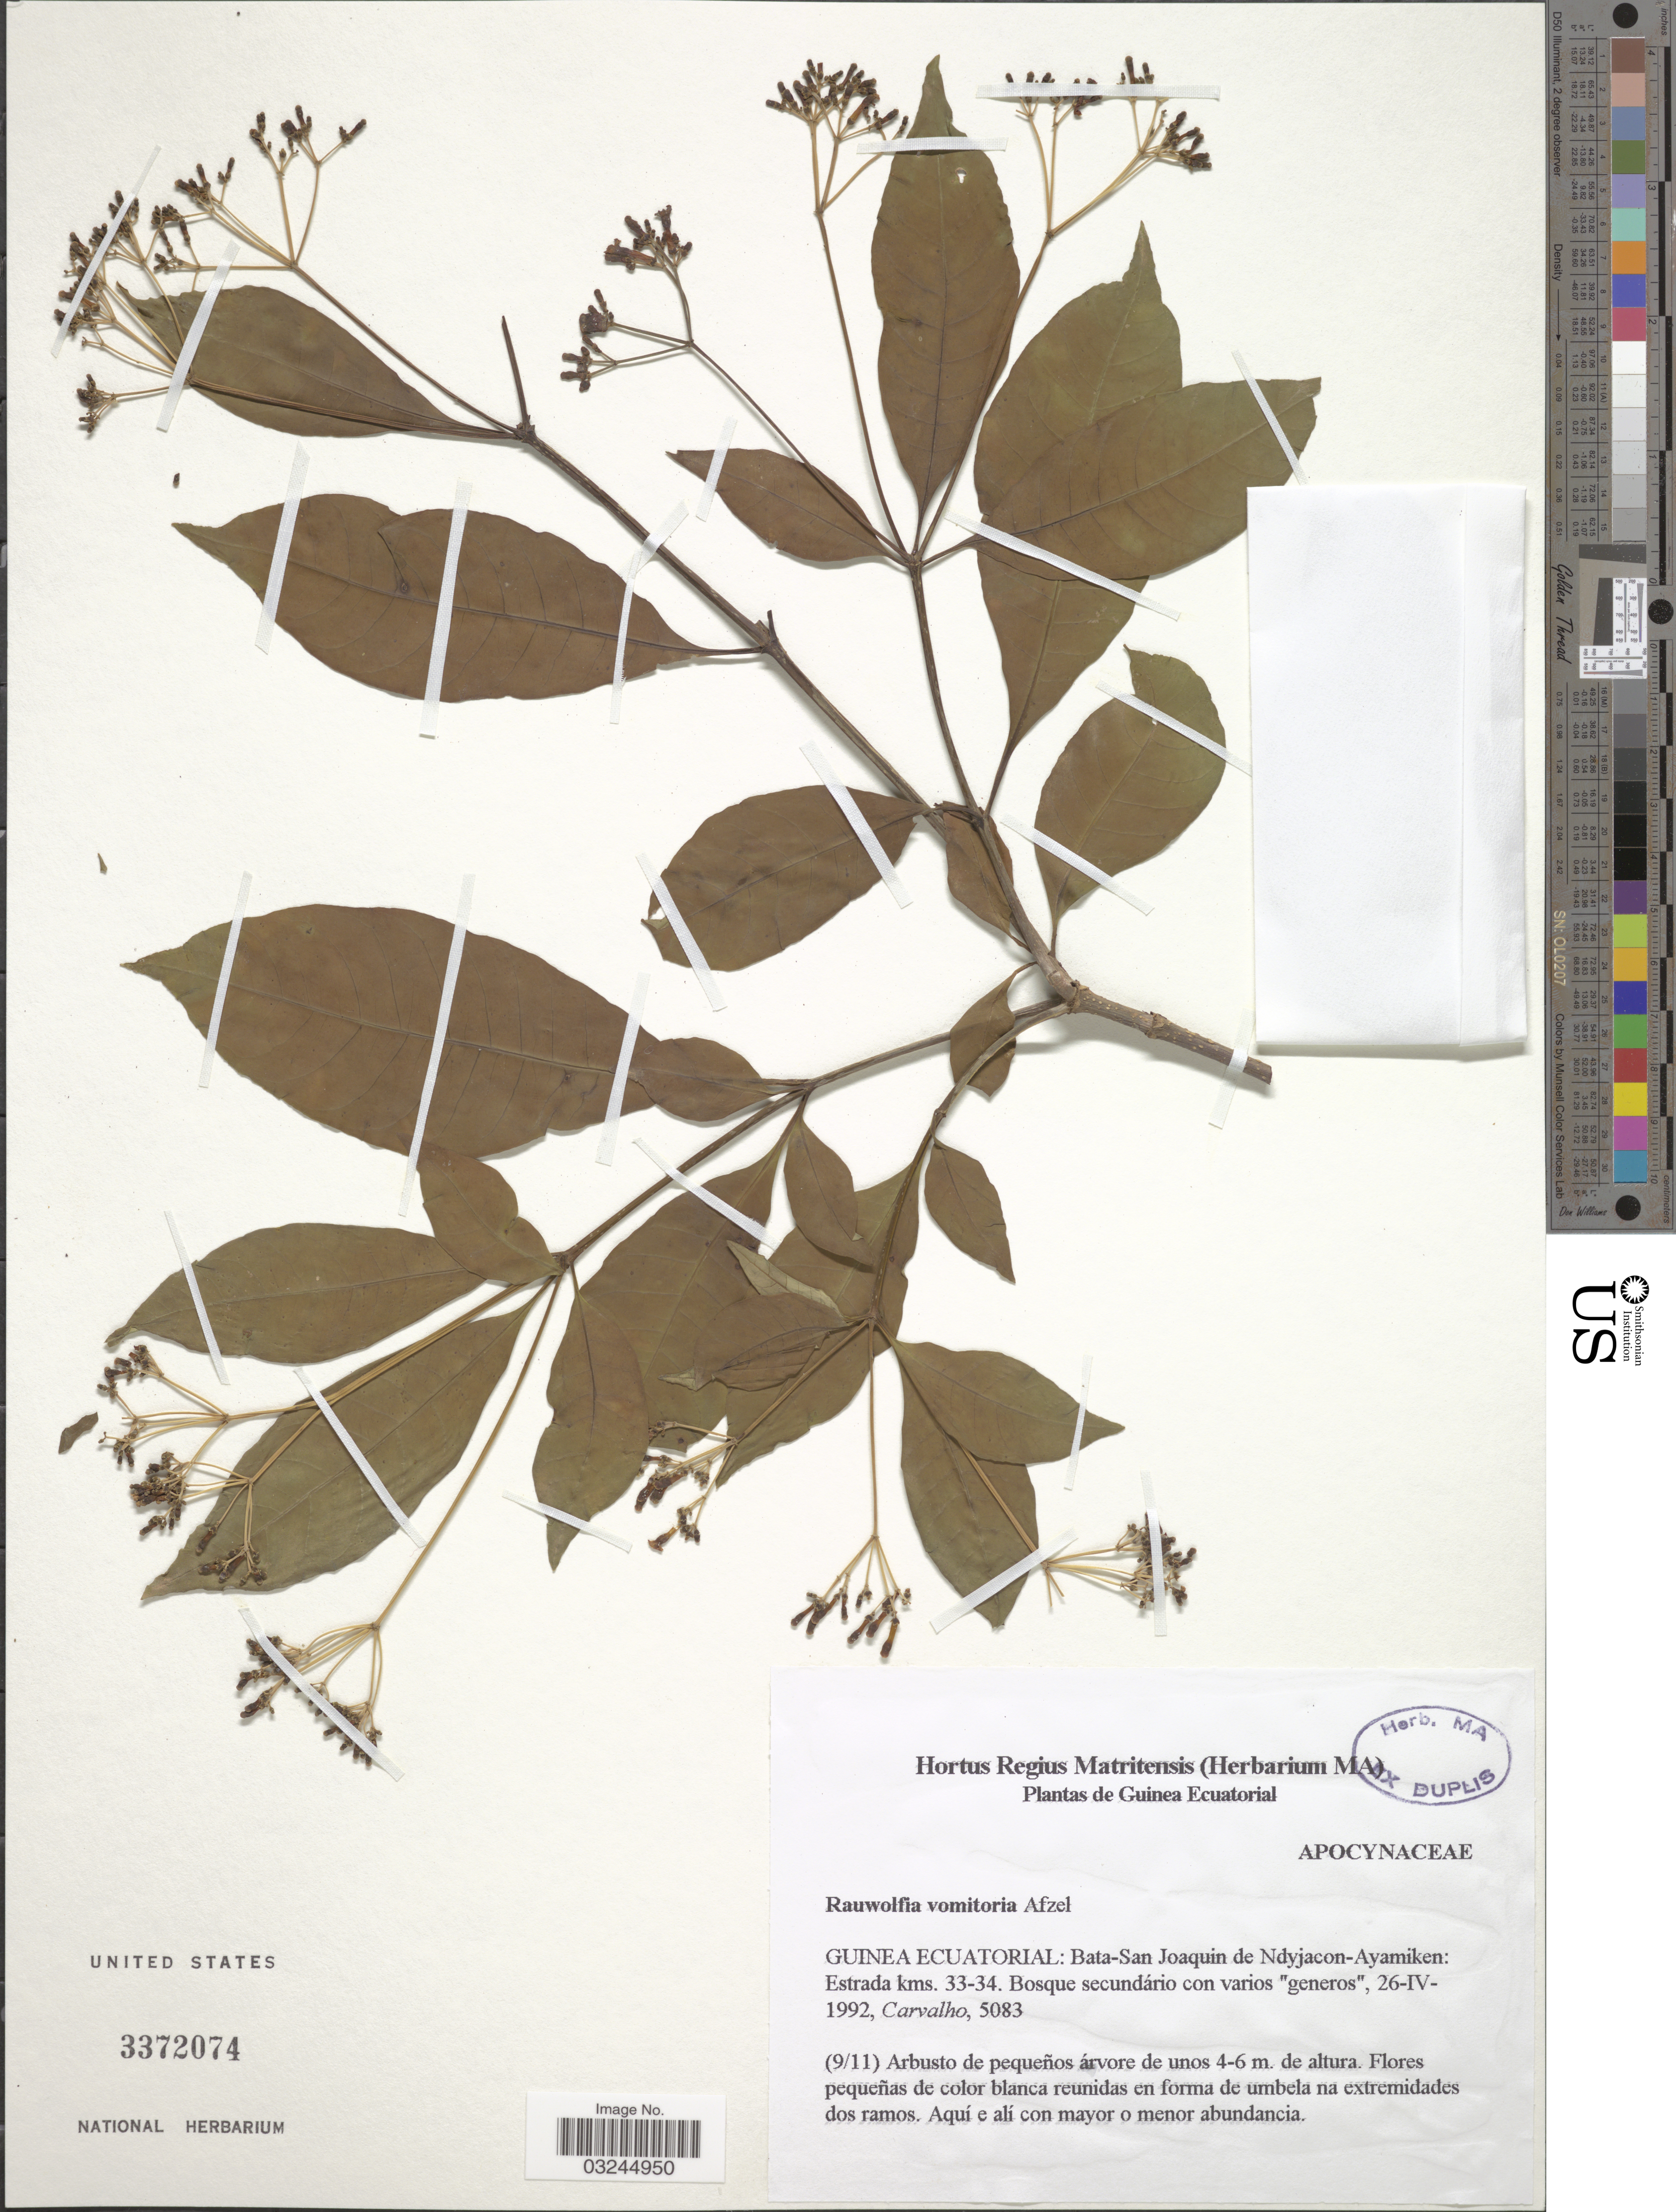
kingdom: Plantae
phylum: Tracheophyta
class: Magnoliopsida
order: Gentianales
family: Apocynaceae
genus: Rauvolfia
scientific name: Rauvolfia vomitoria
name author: Afzel.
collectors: Carvalho, --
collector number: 5083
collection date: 1992-04-26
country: Equatorial Guinea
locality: Bata-San Joaquin de Ndyjacon-Ayamiken: Estrada kms. 33-34.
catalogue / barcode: US 3372074